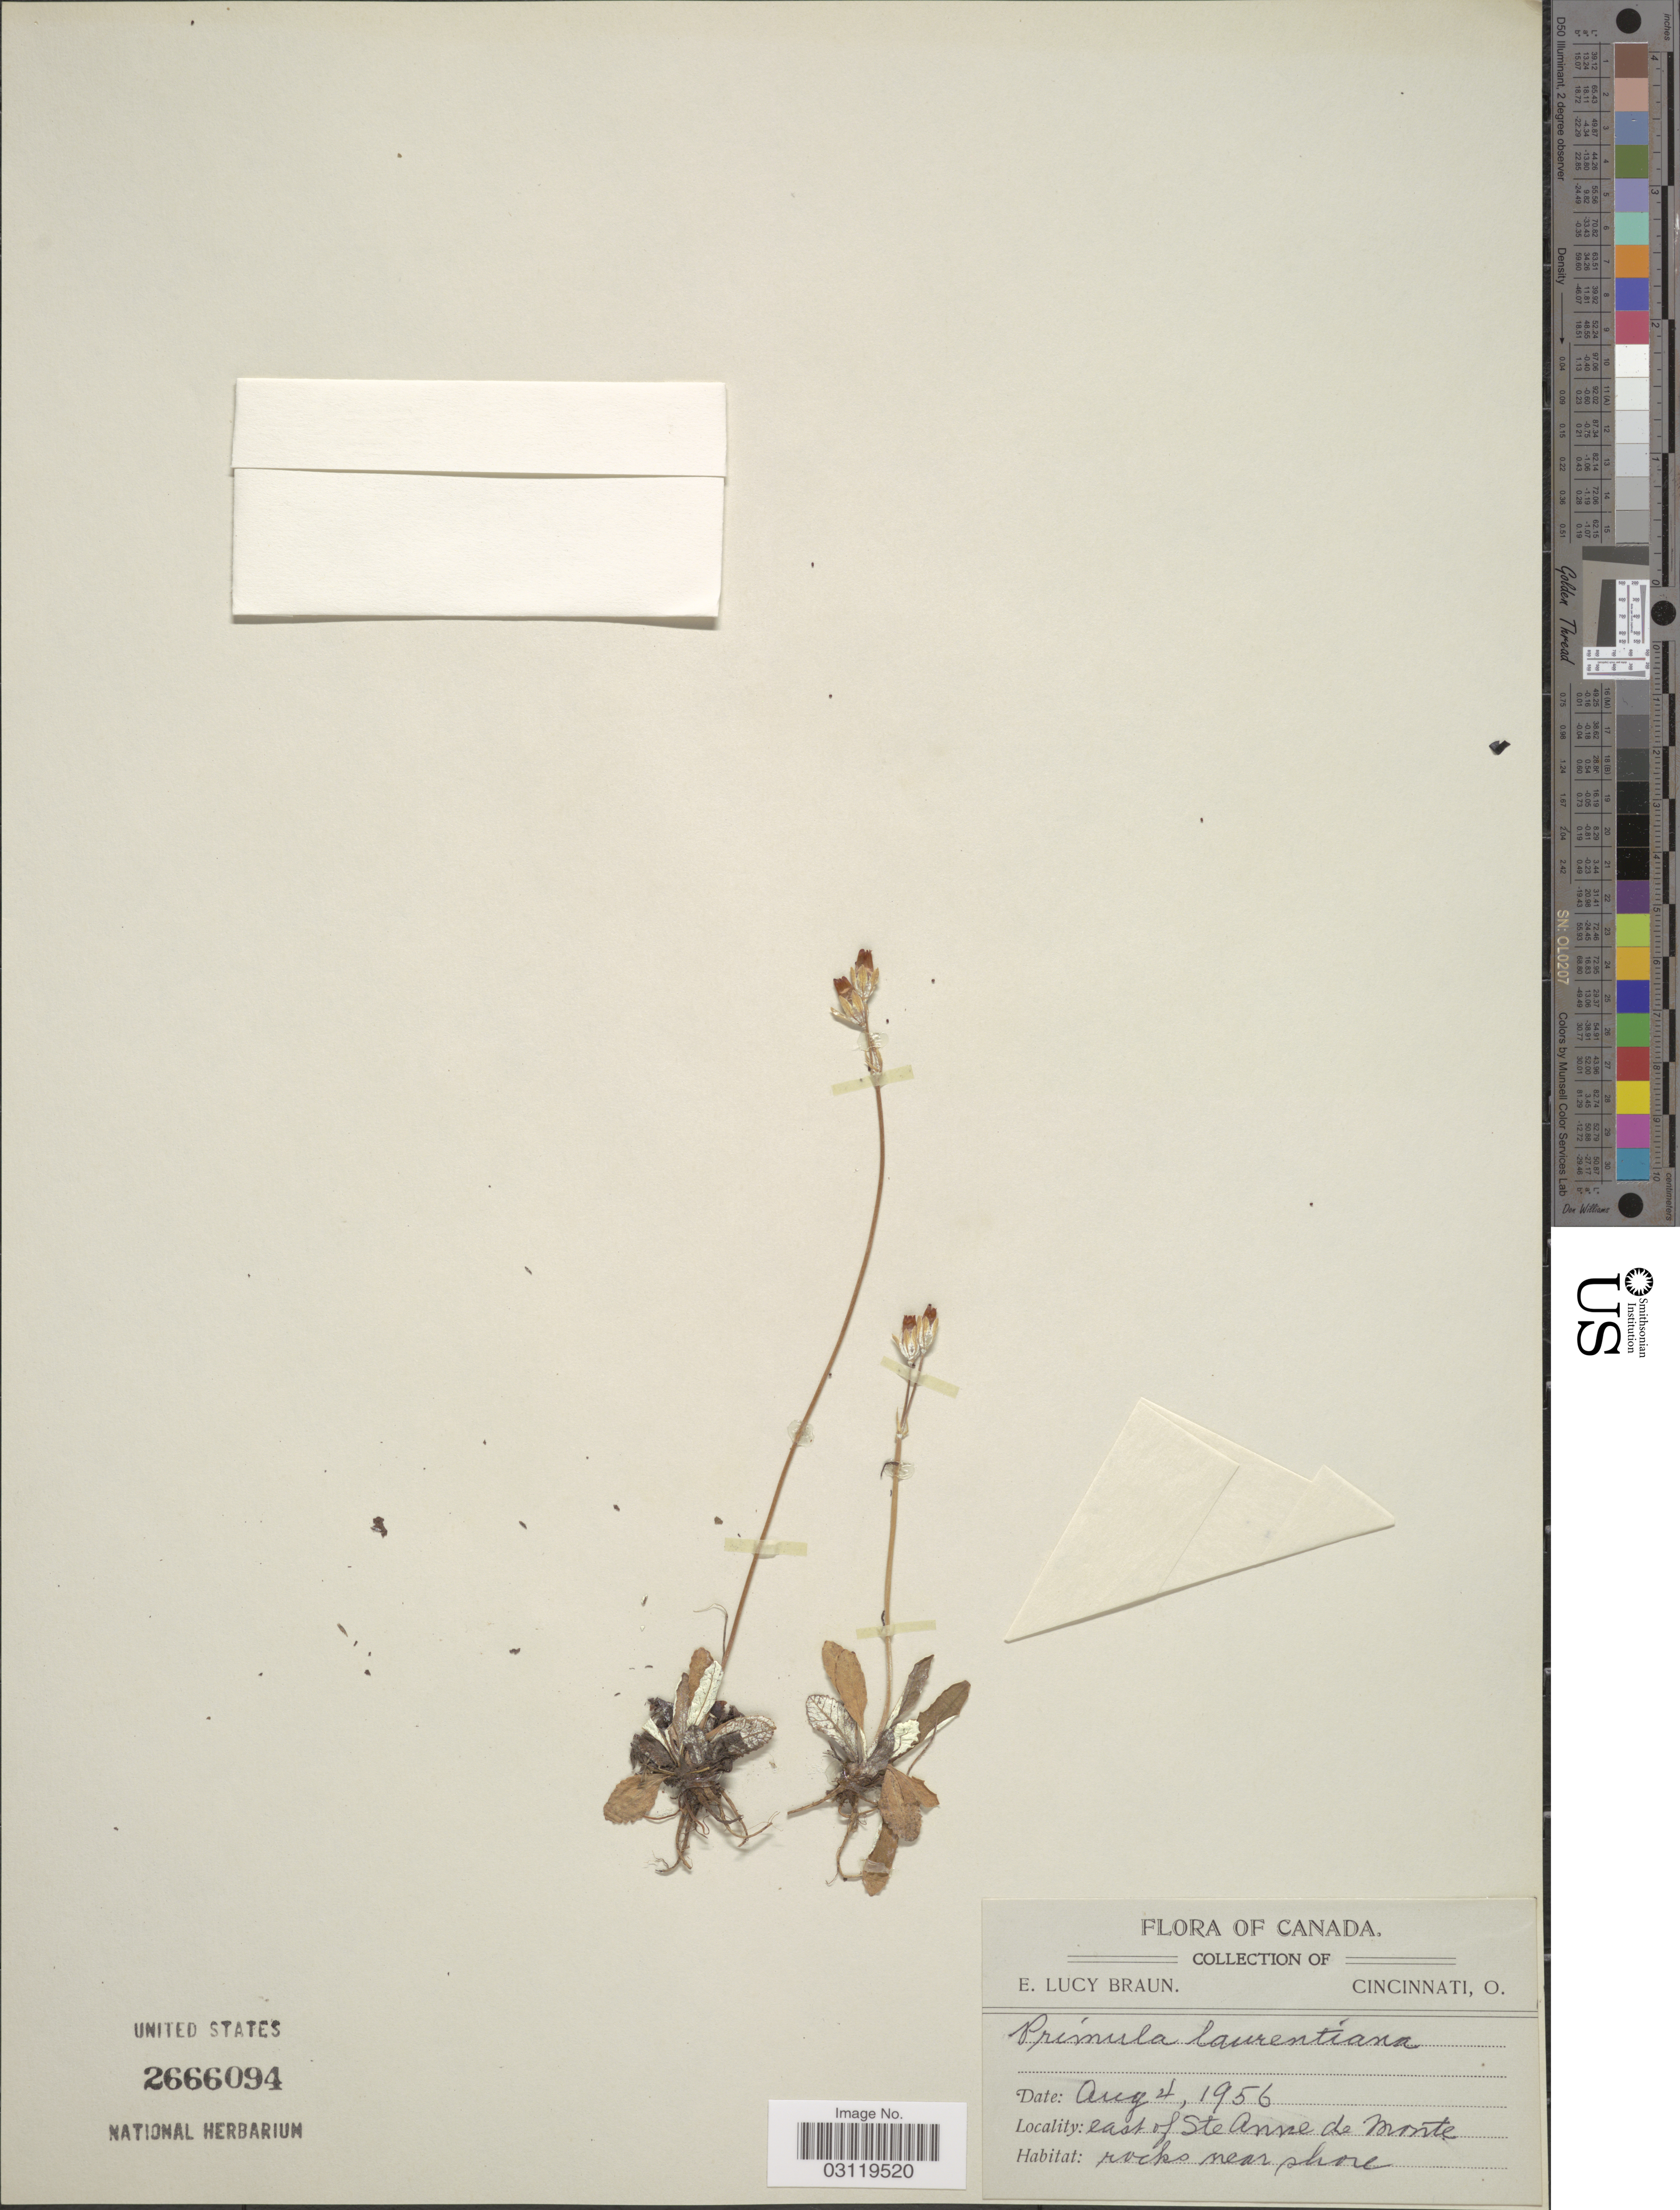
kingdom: Plantae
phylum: Tracheophyta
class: Magnoliopsida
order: Ericales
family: Primulaceae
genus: Primula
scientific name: Primula laurentiana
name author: Fernald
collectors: E. L. Braun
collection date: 1956-08-04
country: Canada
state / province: Quebec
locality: East of Ste Anne de Monte.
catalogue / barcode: US 2666094